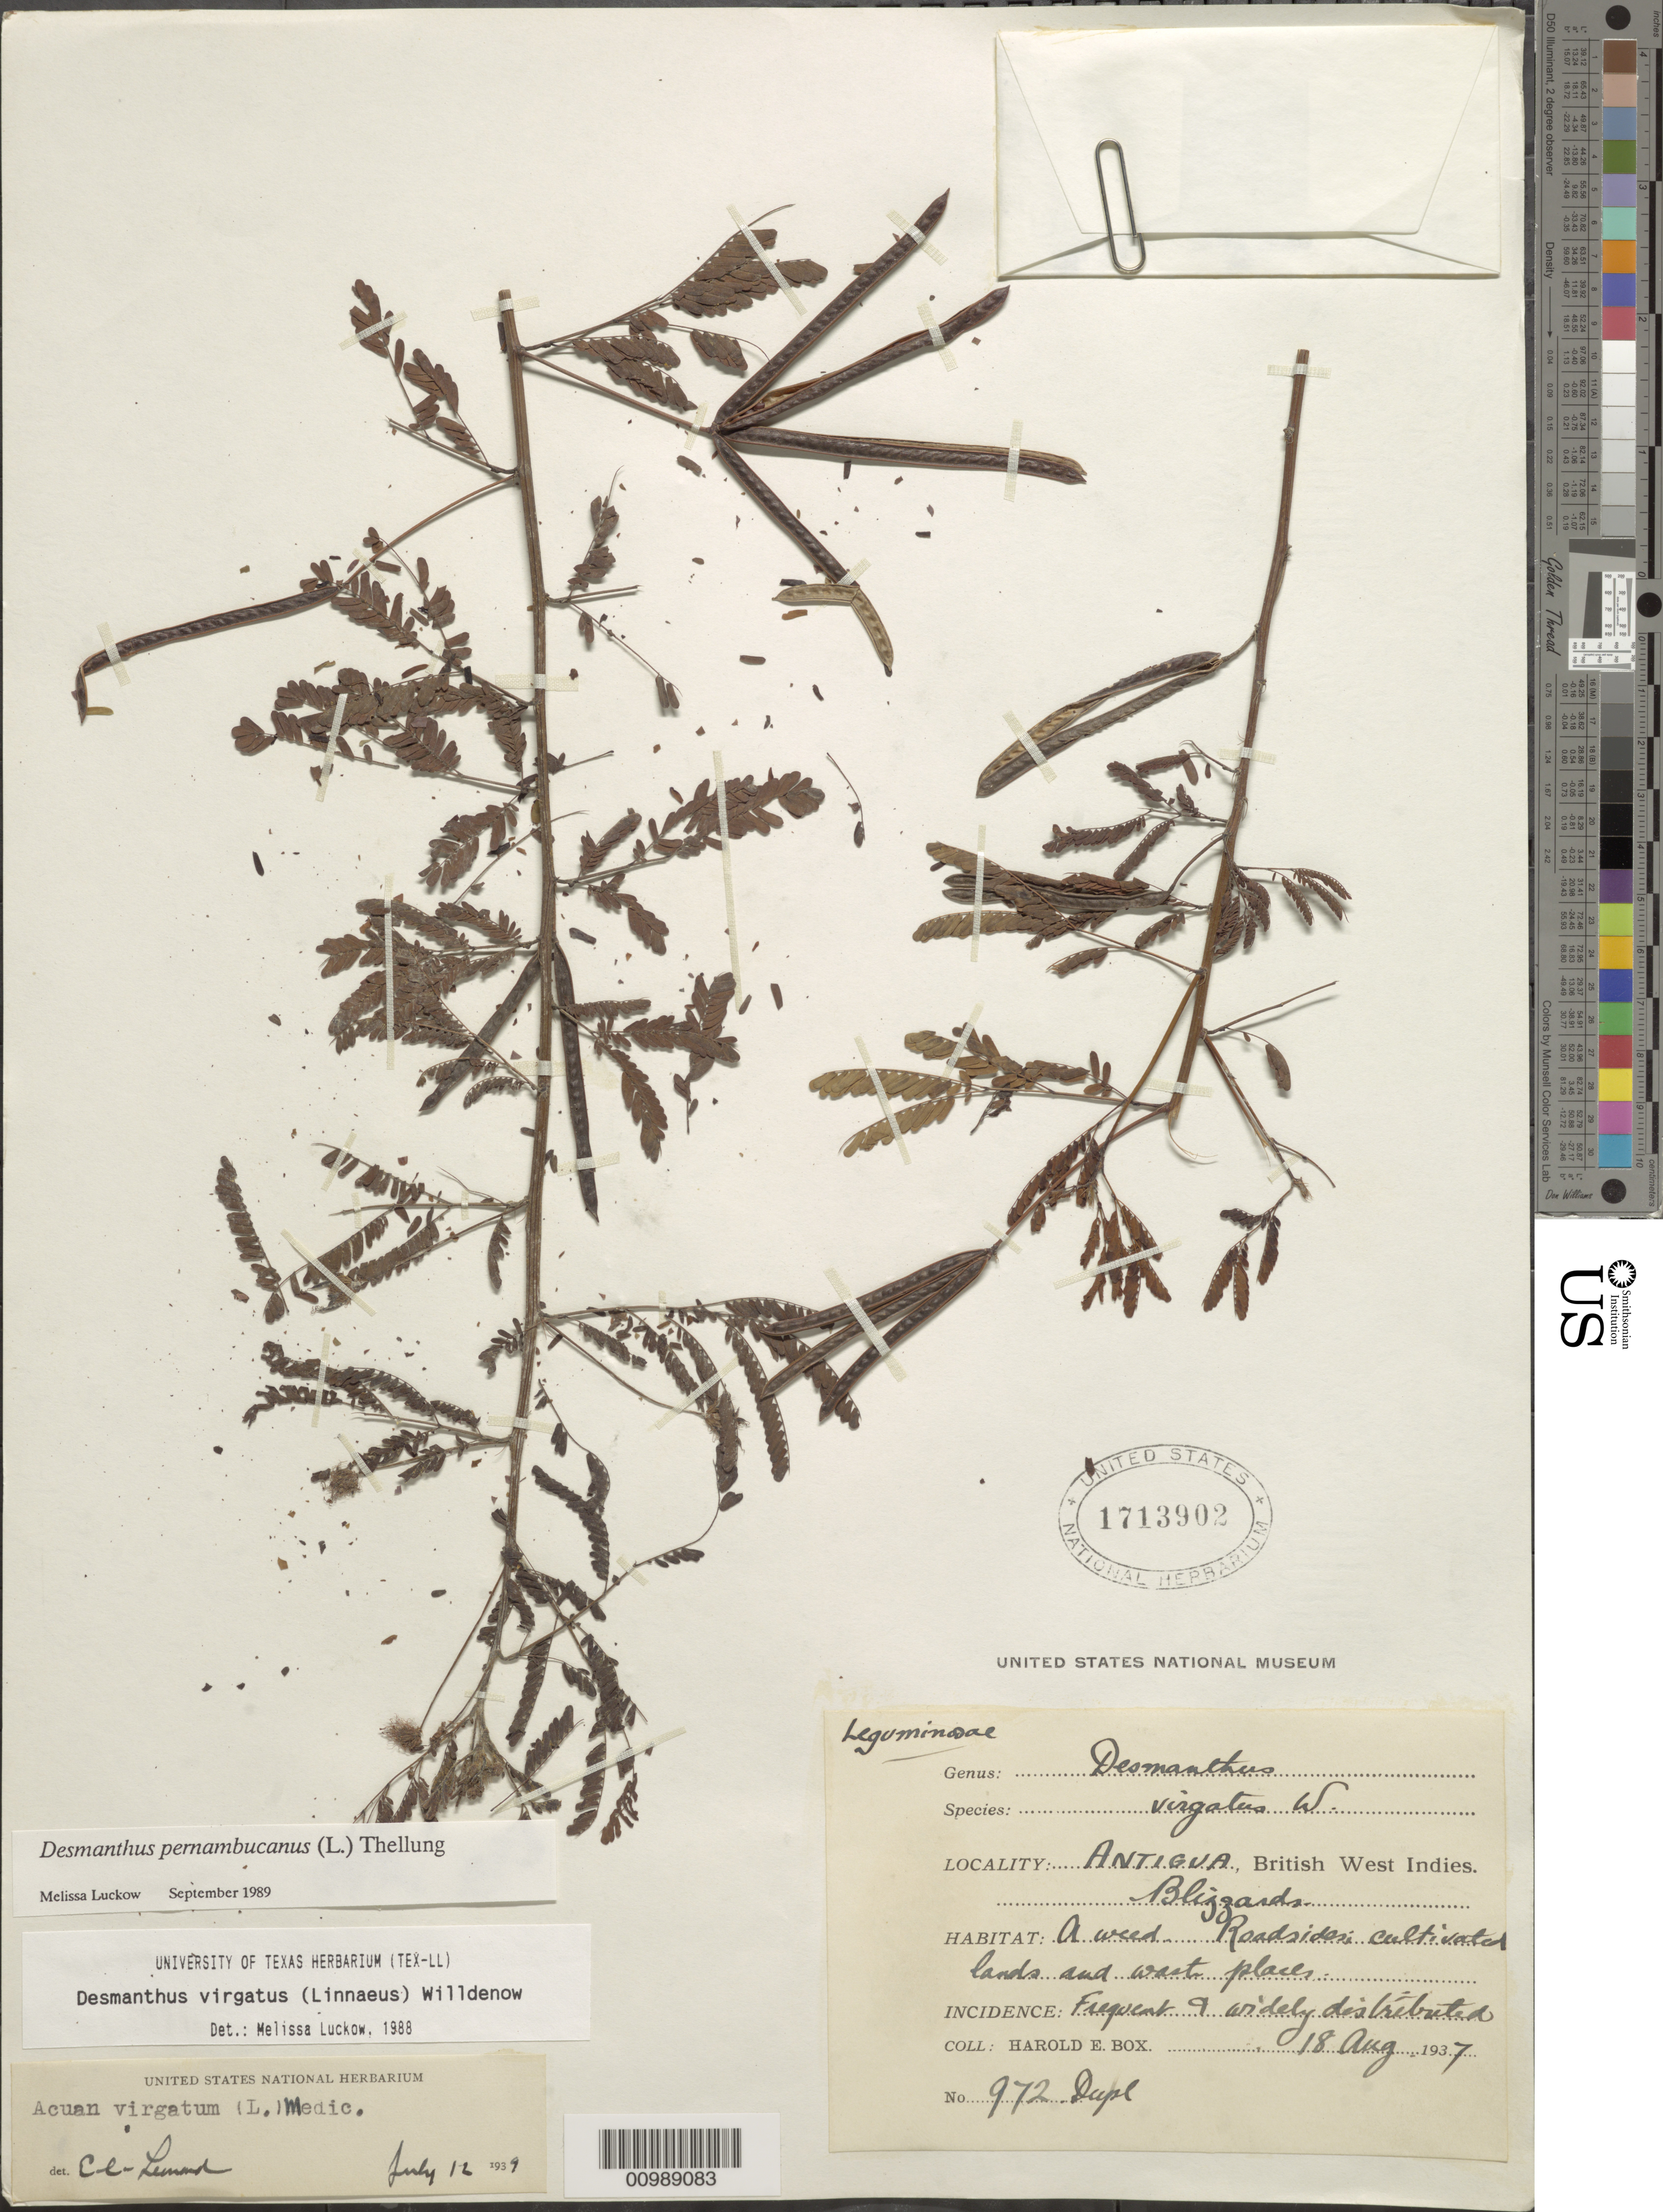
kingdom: Plantae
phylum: Tracheophyta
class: Magnoliopsida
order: Fabales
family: Fabaceae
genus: Desmanthus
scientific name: Desmanthus pernambucanus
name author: (L.) Thell.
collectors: H. E. Box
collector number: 972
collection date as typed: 18 Aug 1937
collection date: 1937-08-18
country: Antigua and Barbuda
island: Antigua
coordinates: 0 N, 0 E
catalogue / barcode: US 1713902